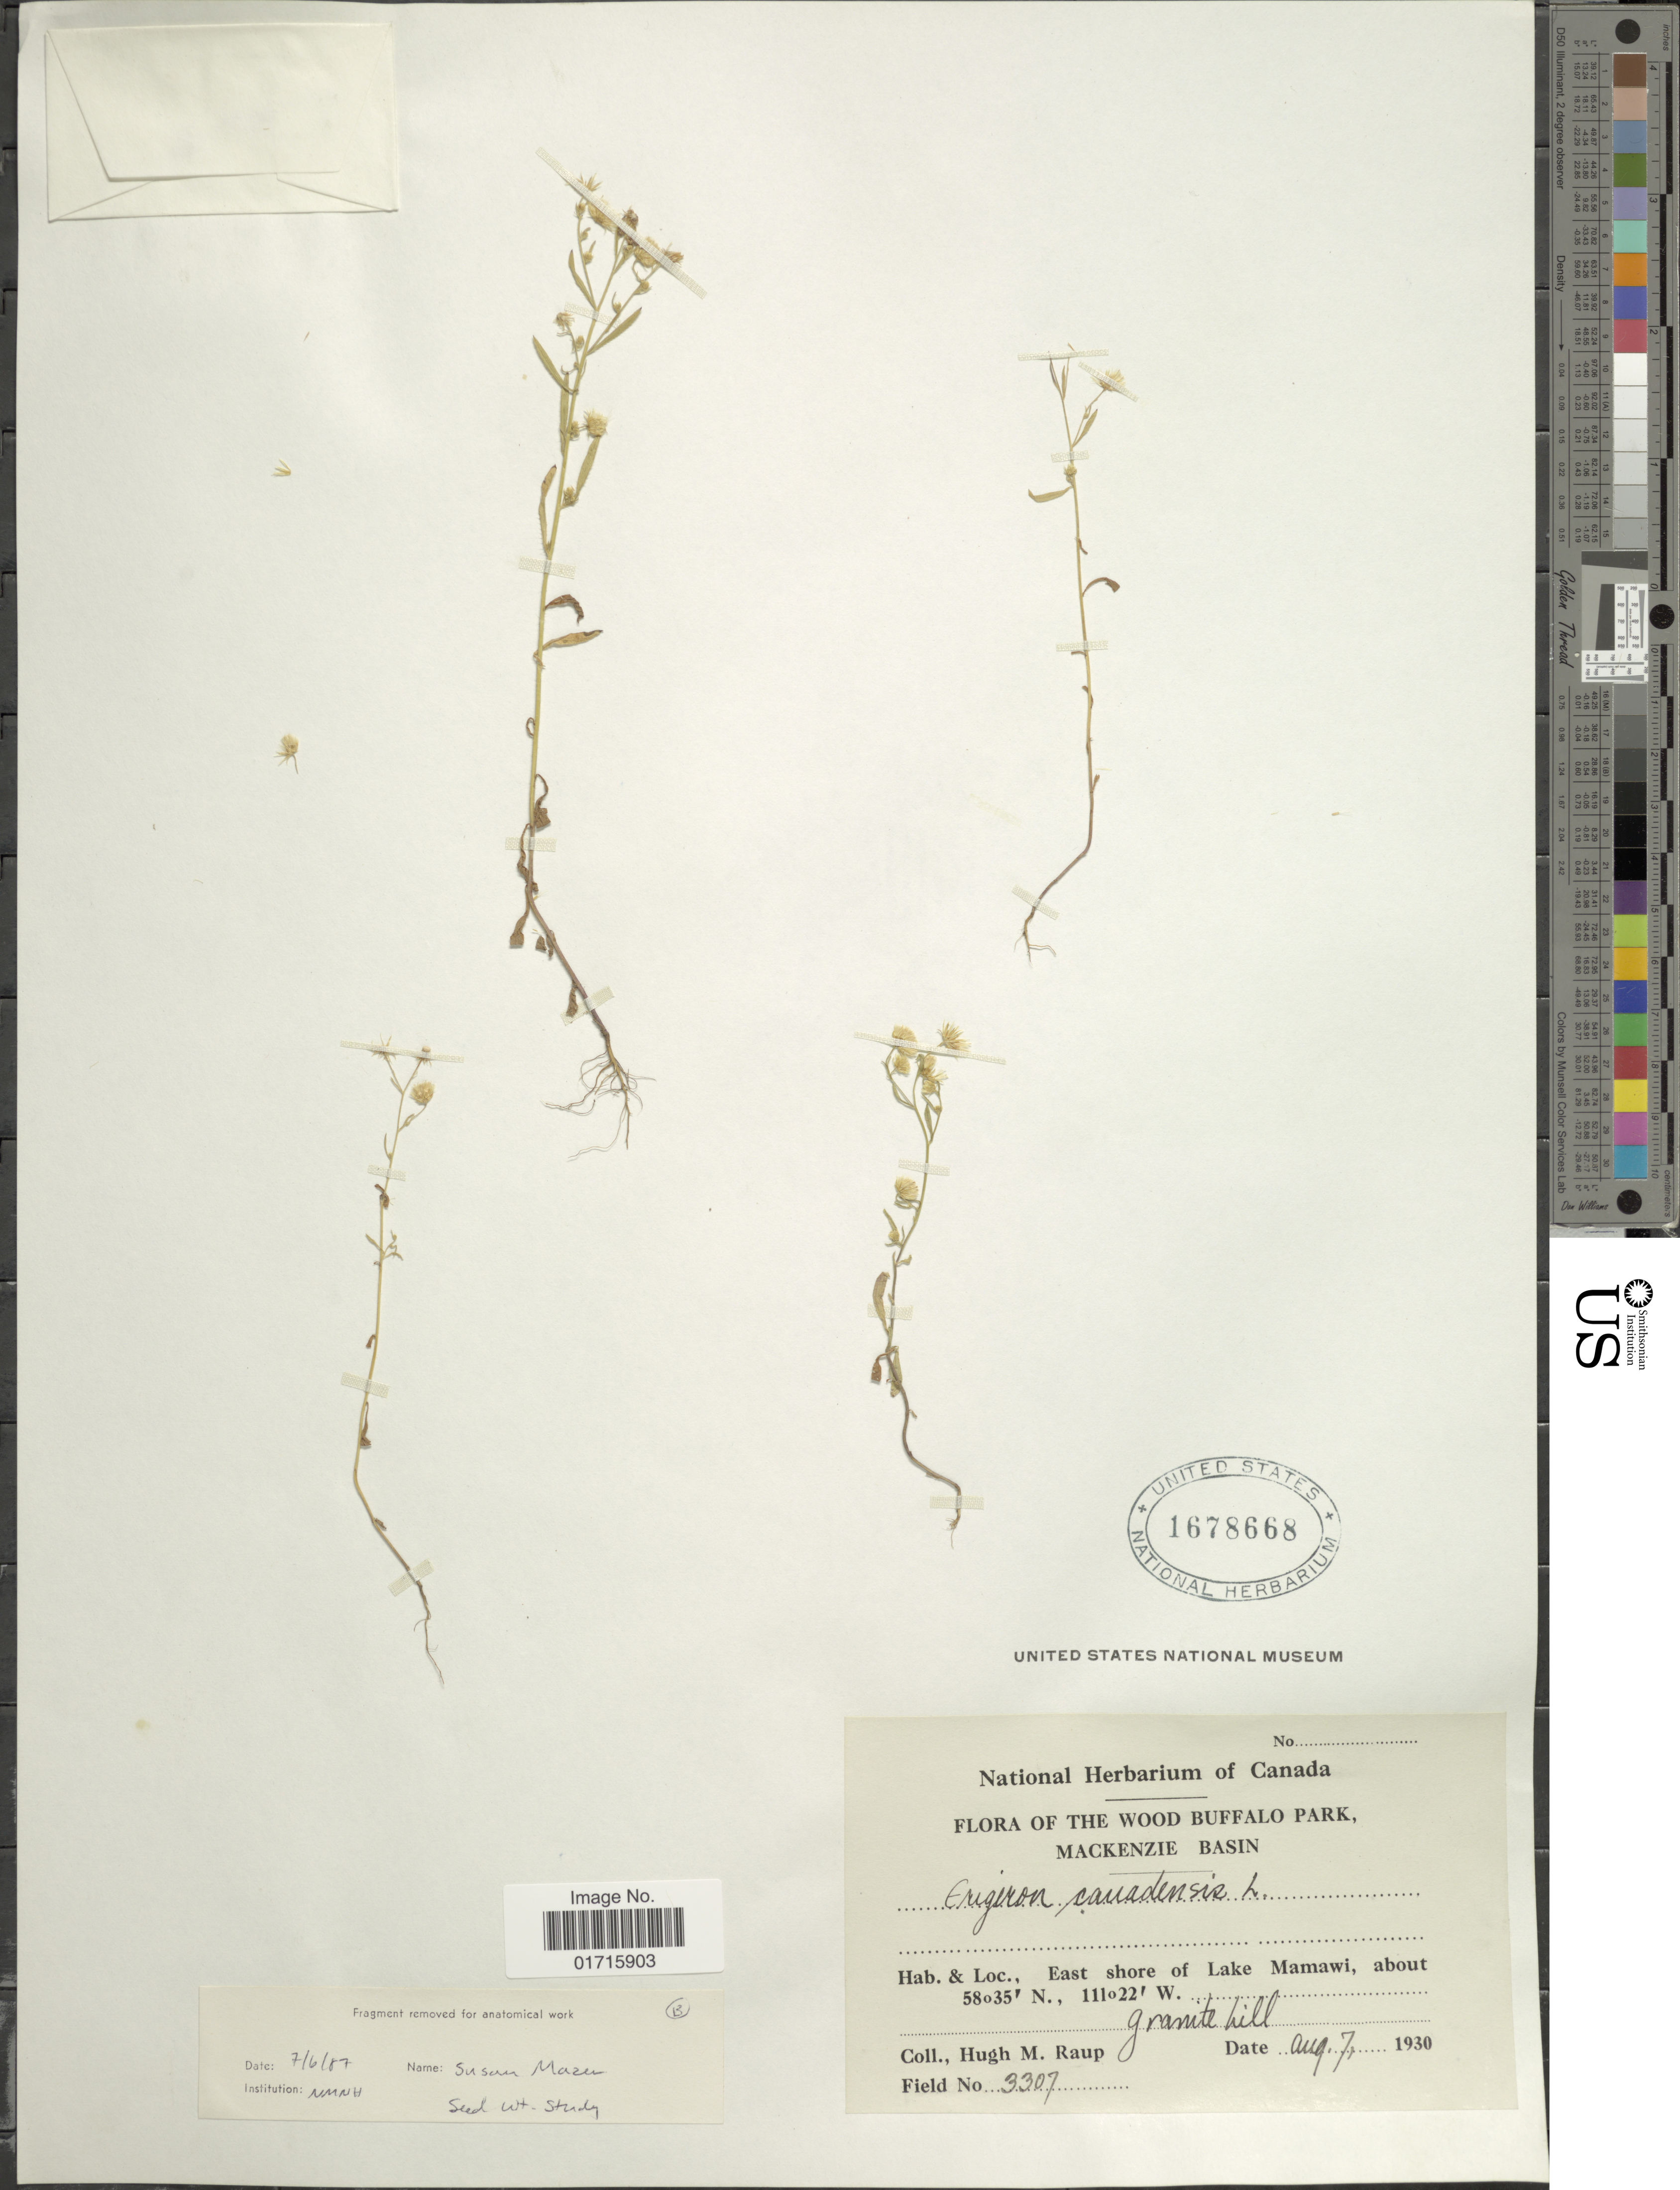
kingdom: Plantae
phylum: Tracheophyta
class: Magnoliopsida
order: Asterales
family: Asteraceae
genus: Conyza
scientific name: Conyza canadensis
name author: (L.) Cronq.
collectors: H. Raup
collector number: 3307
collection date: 1930-08-07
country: Canada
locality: The Wood Buffalo Park. Mackenzie Basin. East shore of Lake Mamawi, granite hill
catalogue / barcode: US 1678668